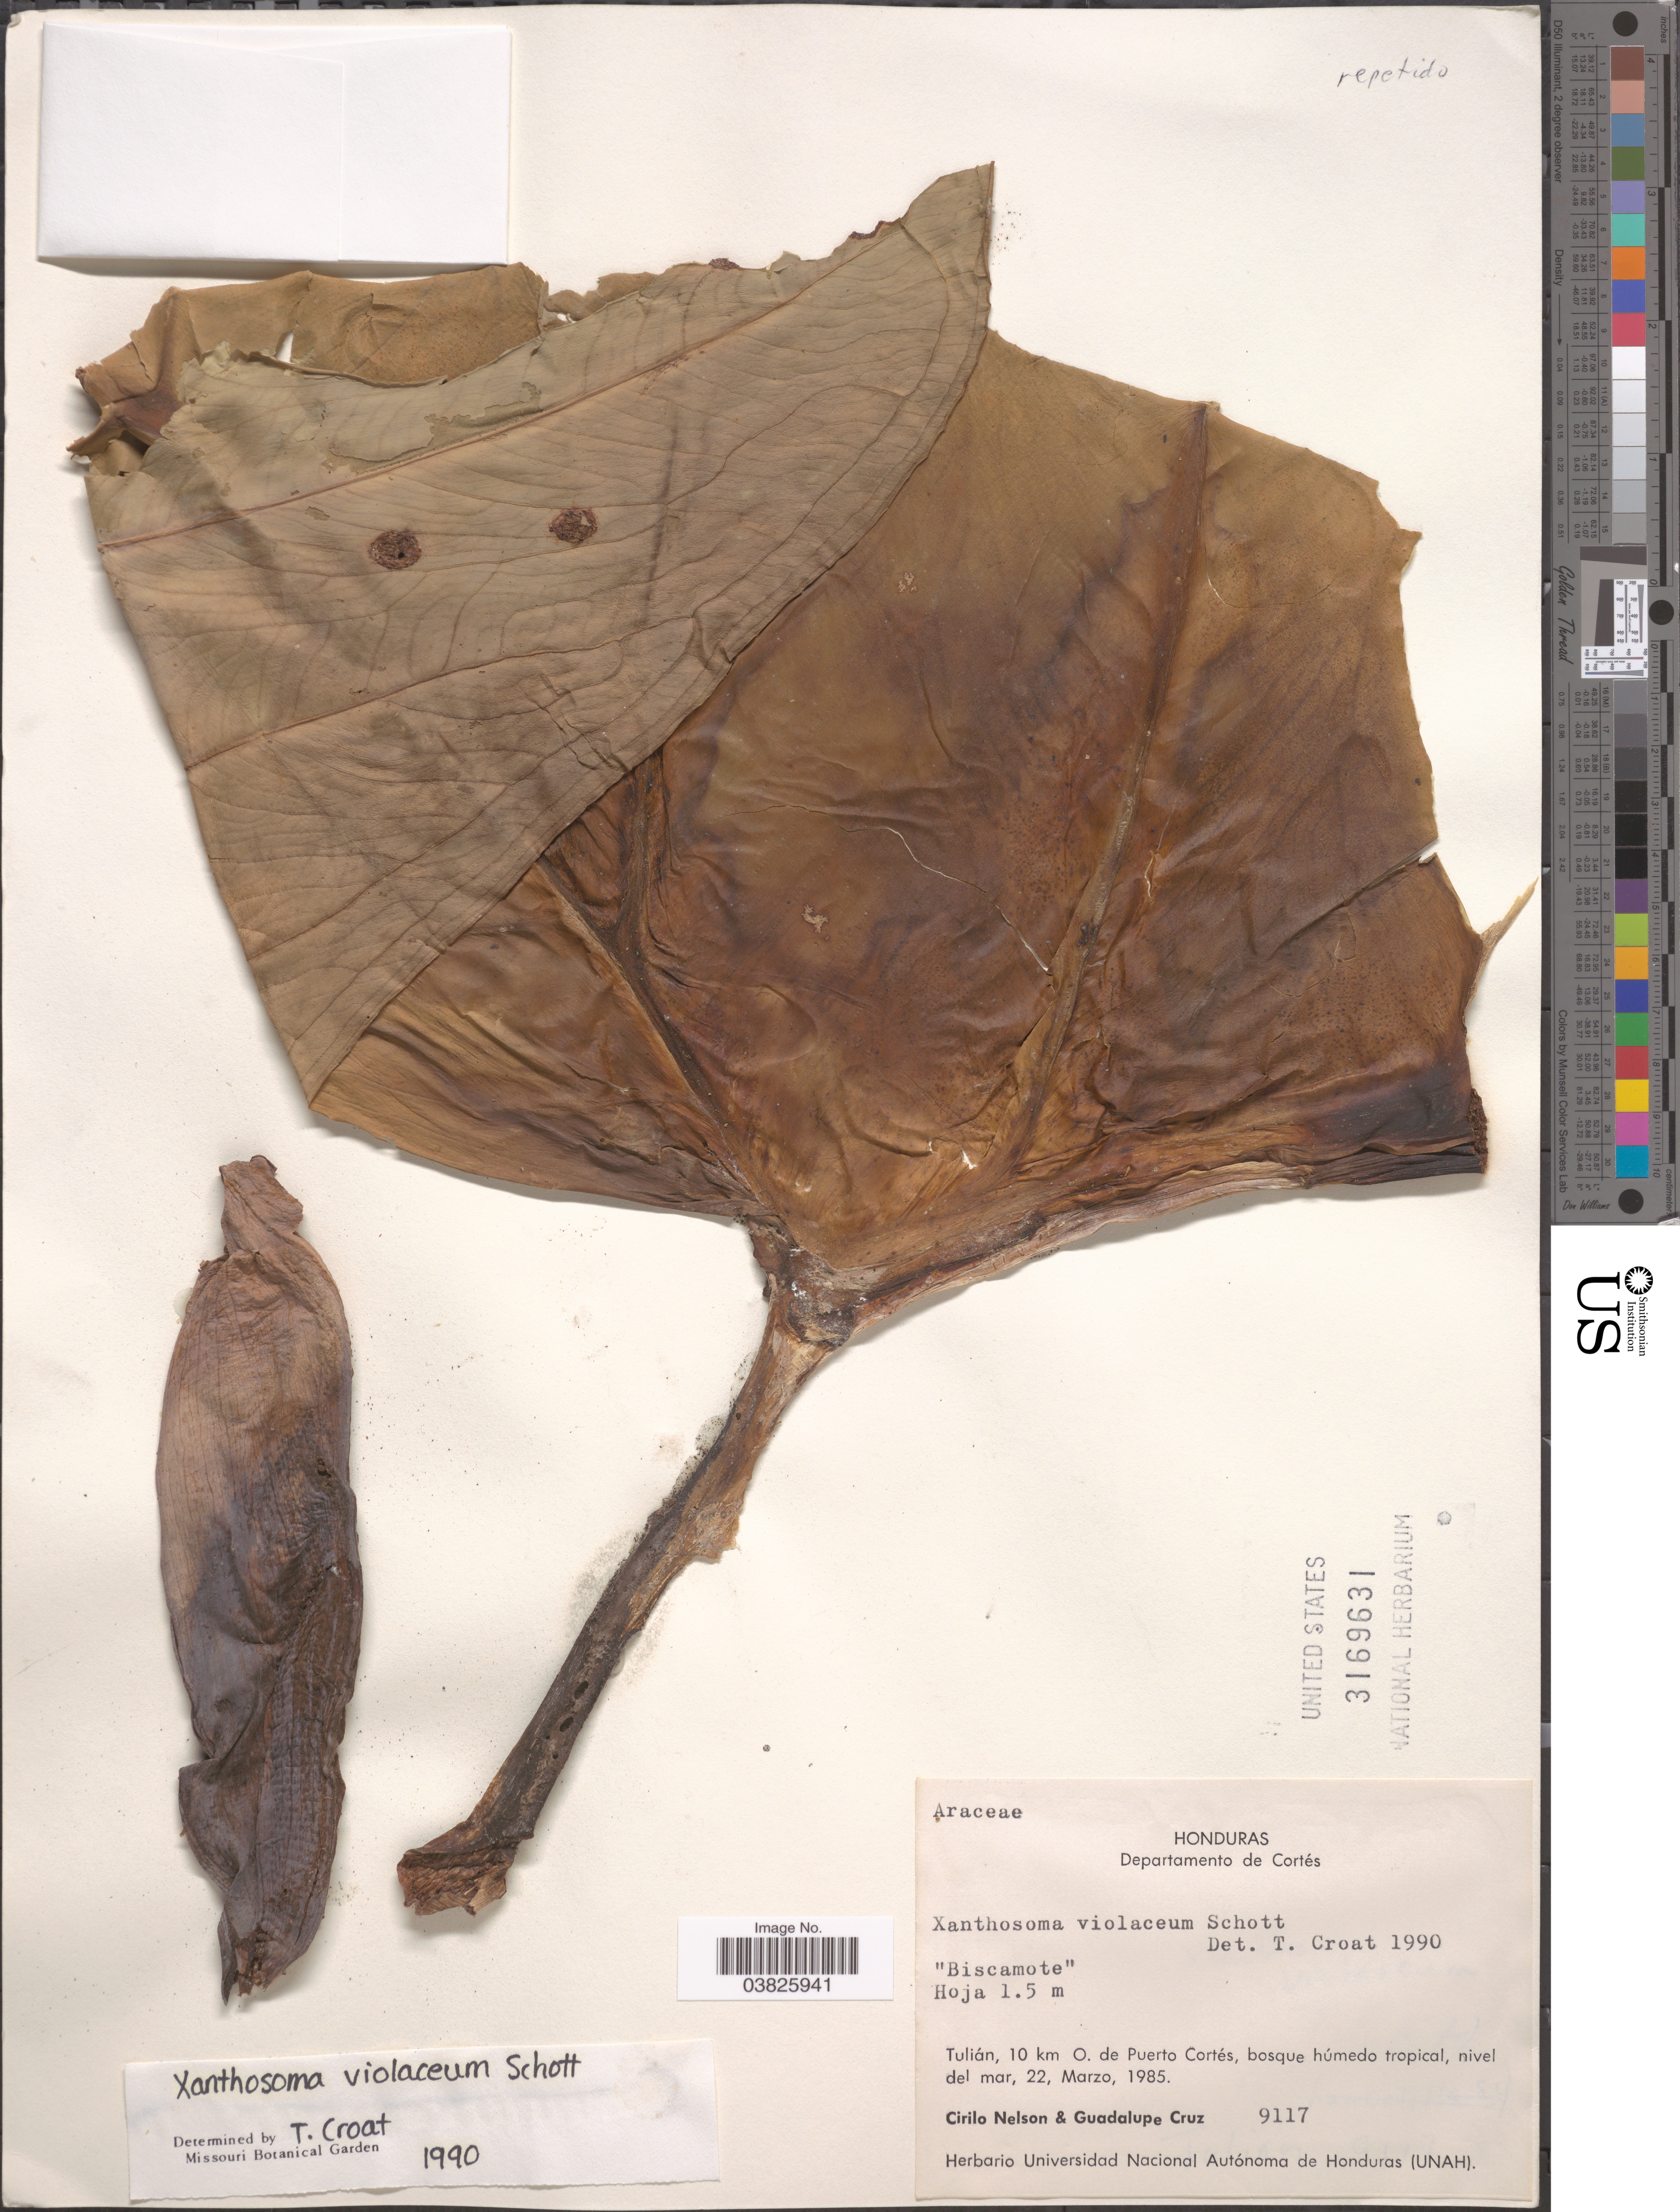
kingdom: Plantae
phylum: Tracheophyta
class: Liliopsida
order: Alismatales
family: Araceae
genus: Xanthosoma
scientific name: Xanthosoma violaceum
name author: Schott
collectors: C. Nelson & G. Cruz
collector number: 9117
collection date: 1985-03-22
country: Honduras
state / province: Cortes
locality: Departamento de Cortés. Tulián, 10 km O. de Puerto Cortés.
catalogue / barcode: US 3169631